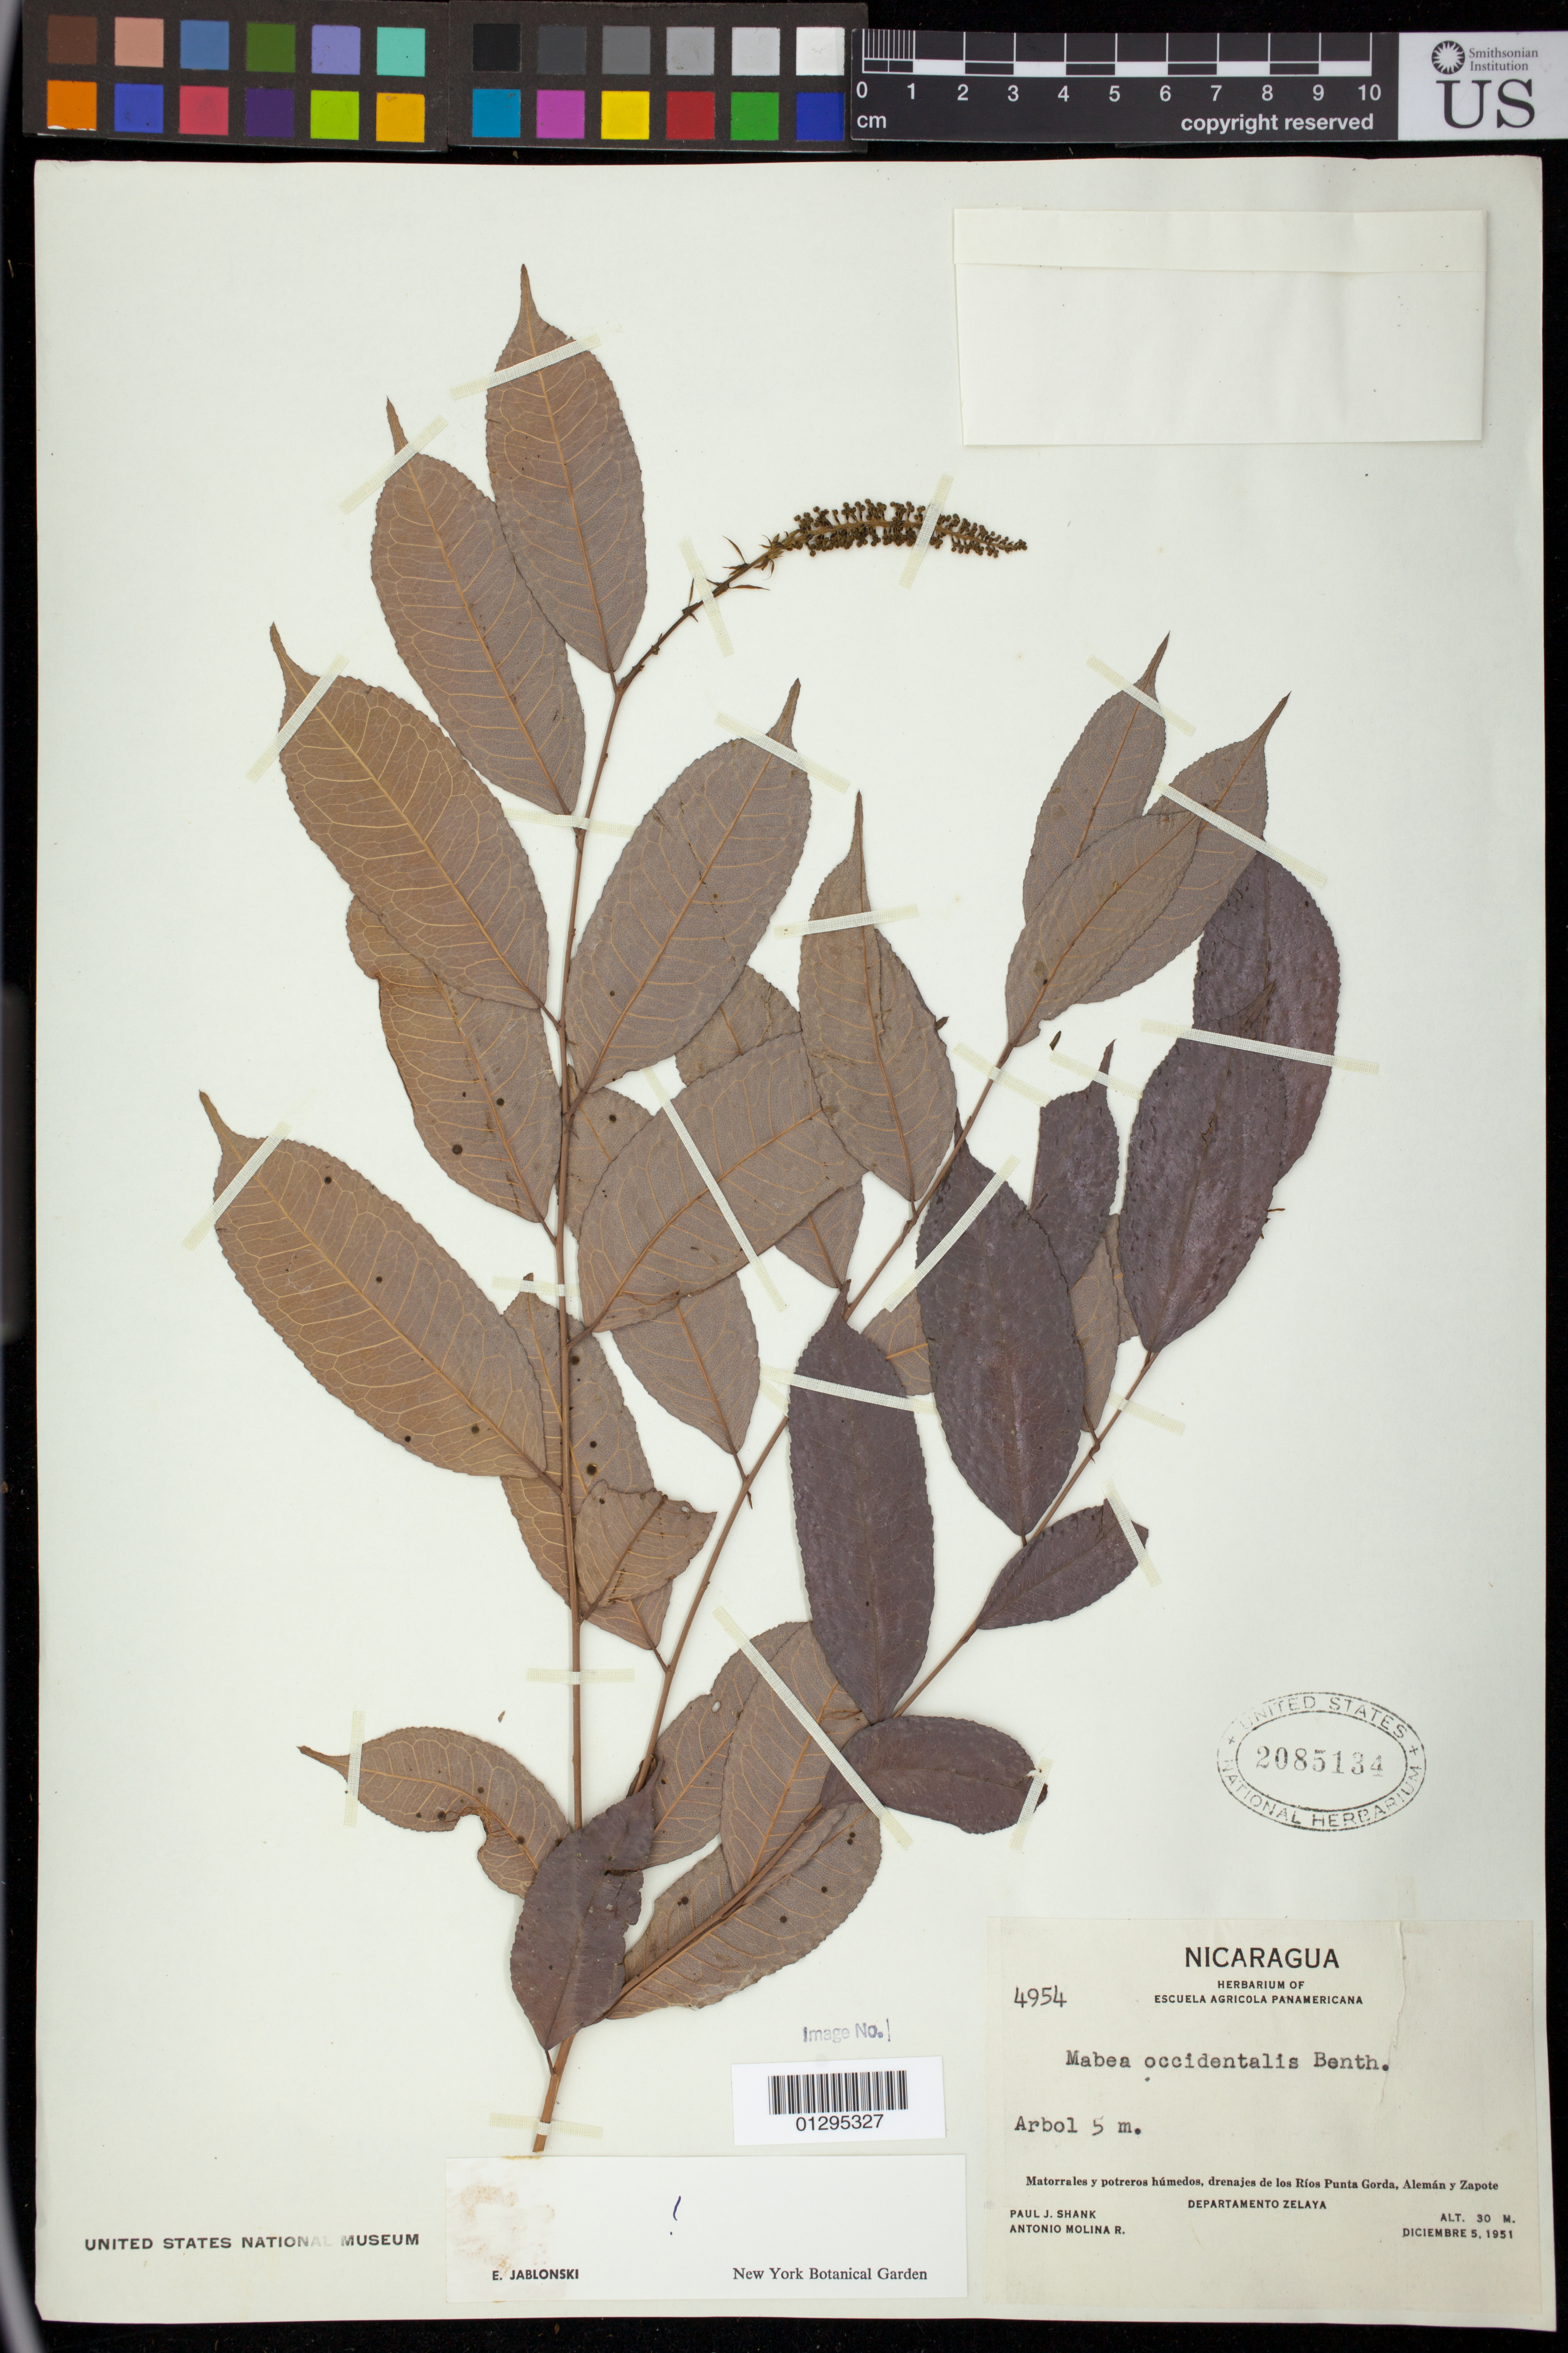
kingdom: Plantae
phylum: Tracheophyta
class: Magnoliopsida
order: Malpighiales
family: Euphorbiaceae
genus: Mabea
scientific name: Mabea occidentalis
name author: Benth.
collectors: P. J. Shank & A. Molina R.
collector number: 4954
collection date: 1951-12-05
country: Nicaragua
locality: Drenajes de los Rios Punta Gorda, Aleman y Zapote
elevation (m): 30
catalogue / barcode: US 2085134